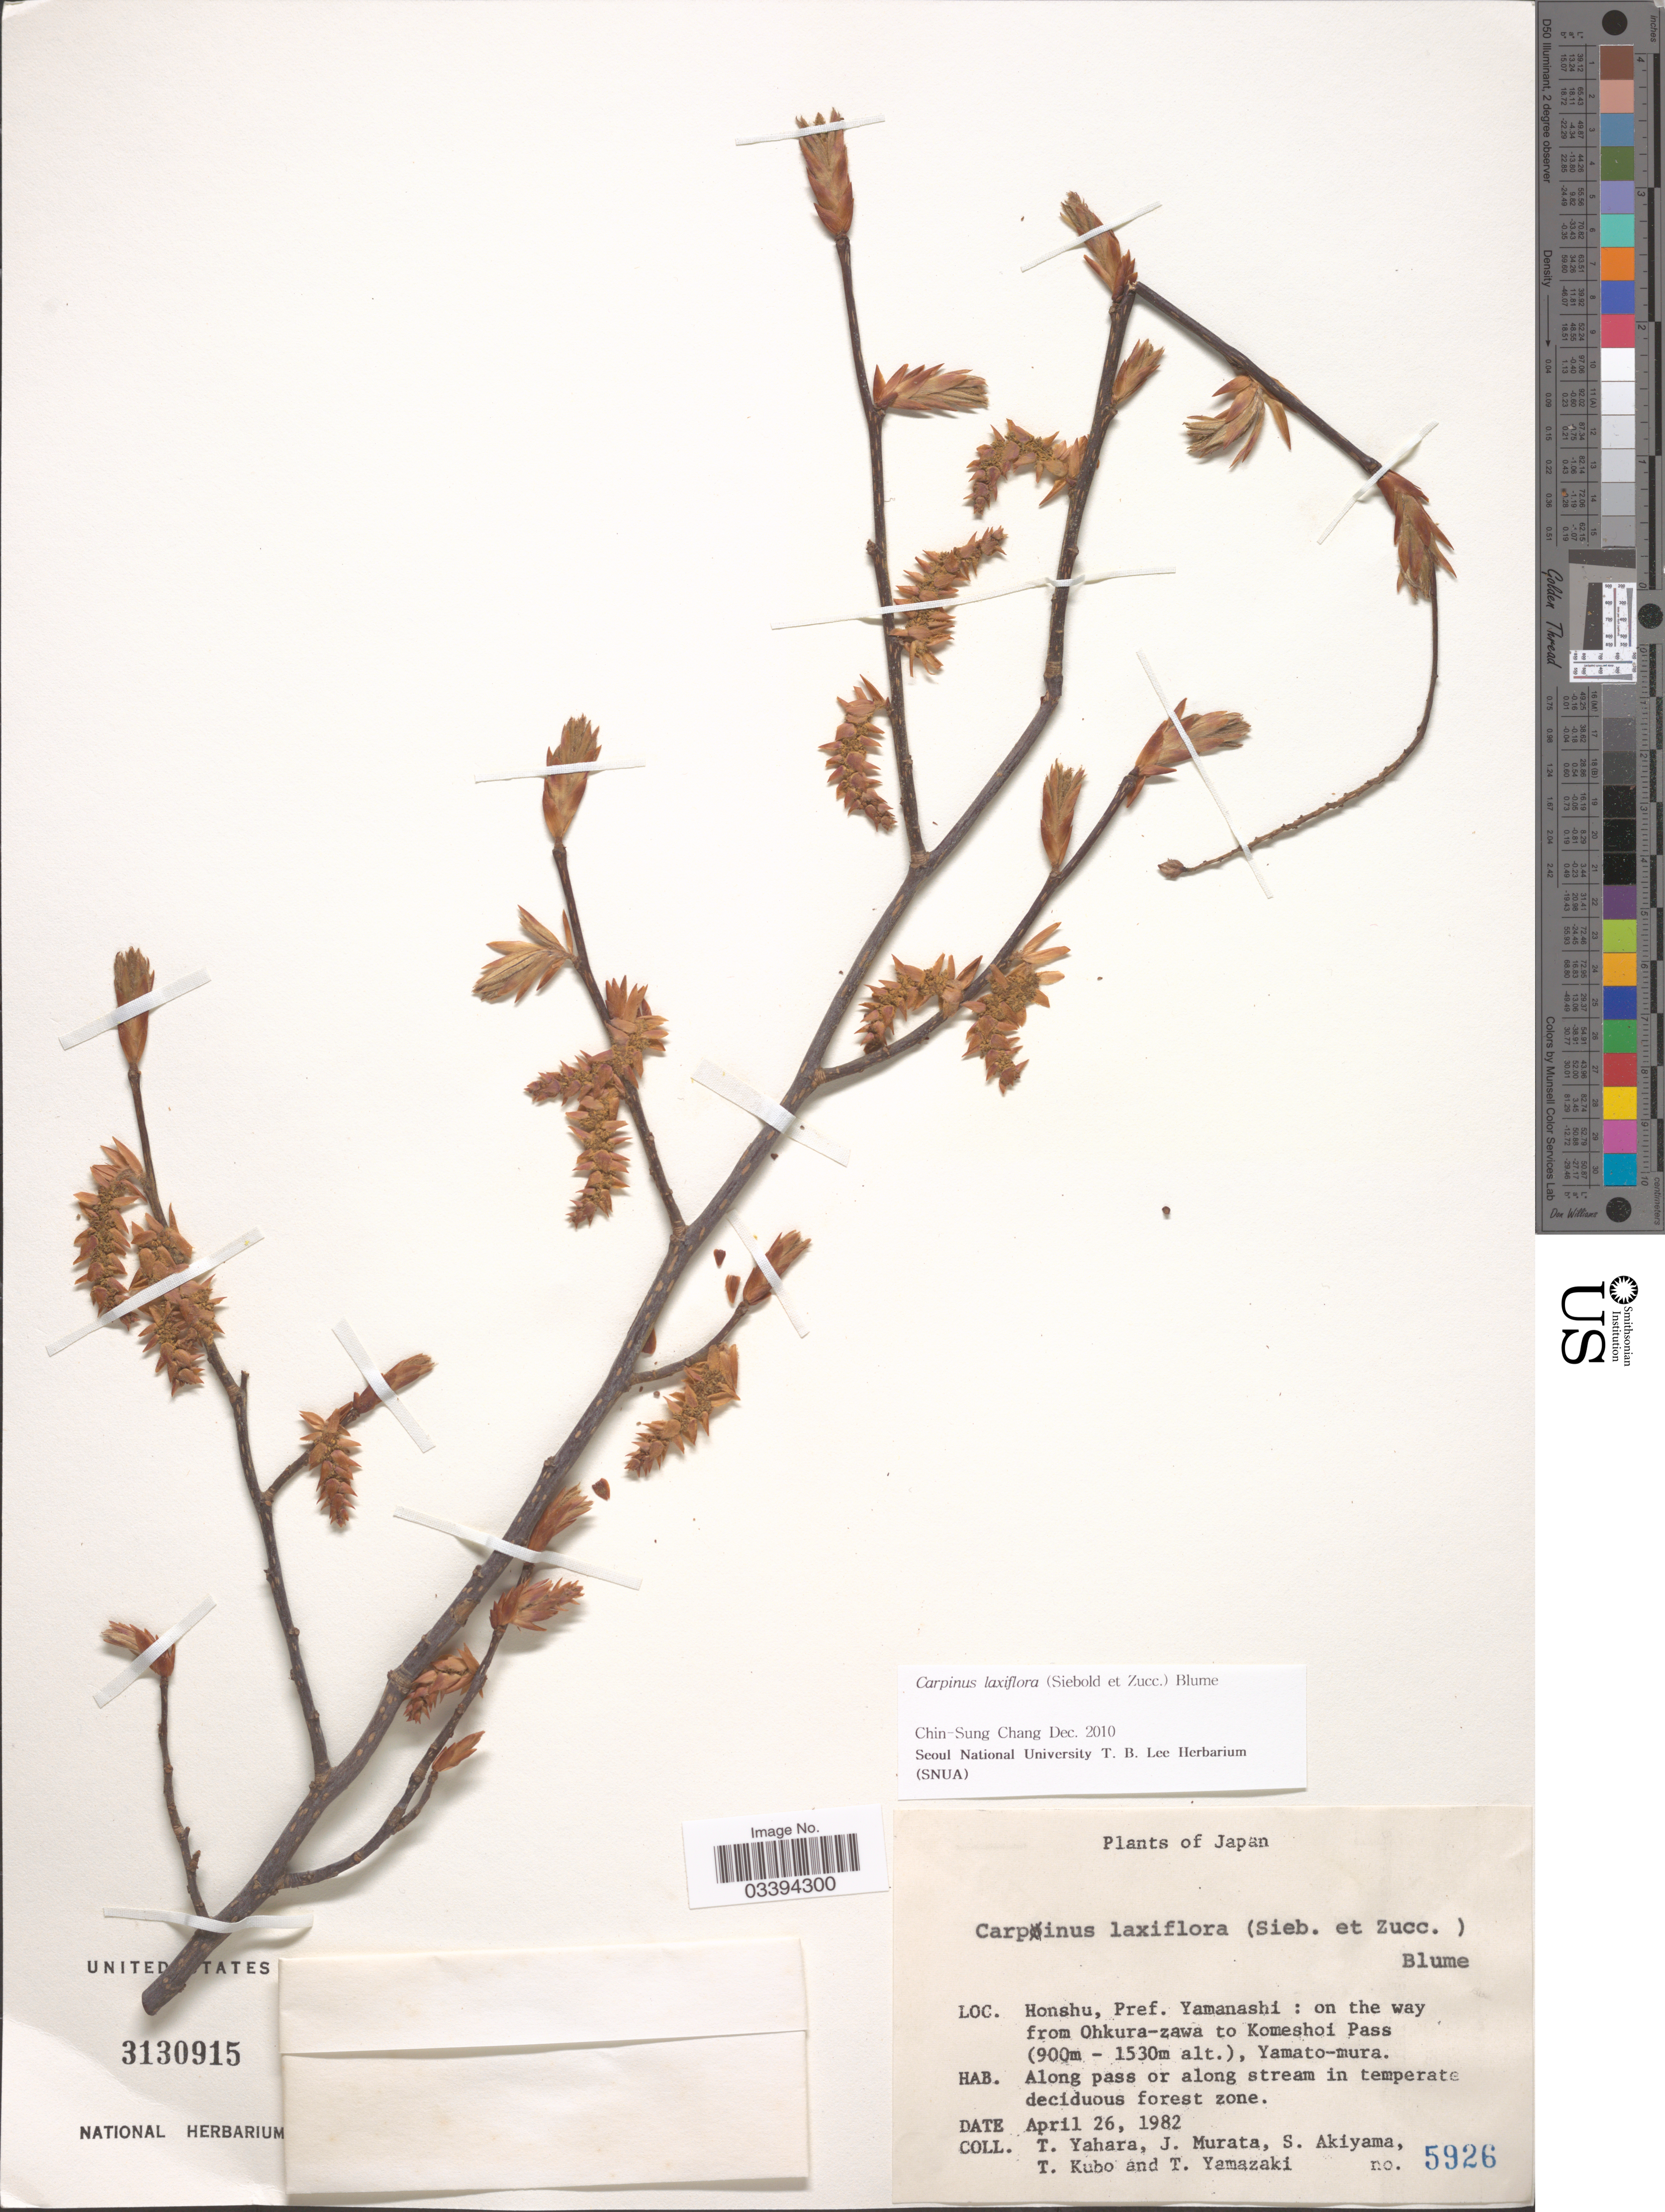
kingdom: Plantae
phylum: Tracheophyta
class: Magnoliopsida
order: Fagales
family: Betulaceae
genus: Carpinus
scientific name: Carpinus laxiflora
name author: (Siebold & Zucc.) Blume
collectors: T. Yahara, J. Murata, Shinobu Akiyama, T. Kubo & T. Yamazaki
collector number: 5926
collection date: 1982-04-26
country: Japan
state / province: Yamanasi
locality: Honshu, Pref. Yamanasi: on the way from Ohkura-zawa to Komeshoi Pass, Yamato-mura.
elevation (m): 900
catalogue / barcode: US 3130915